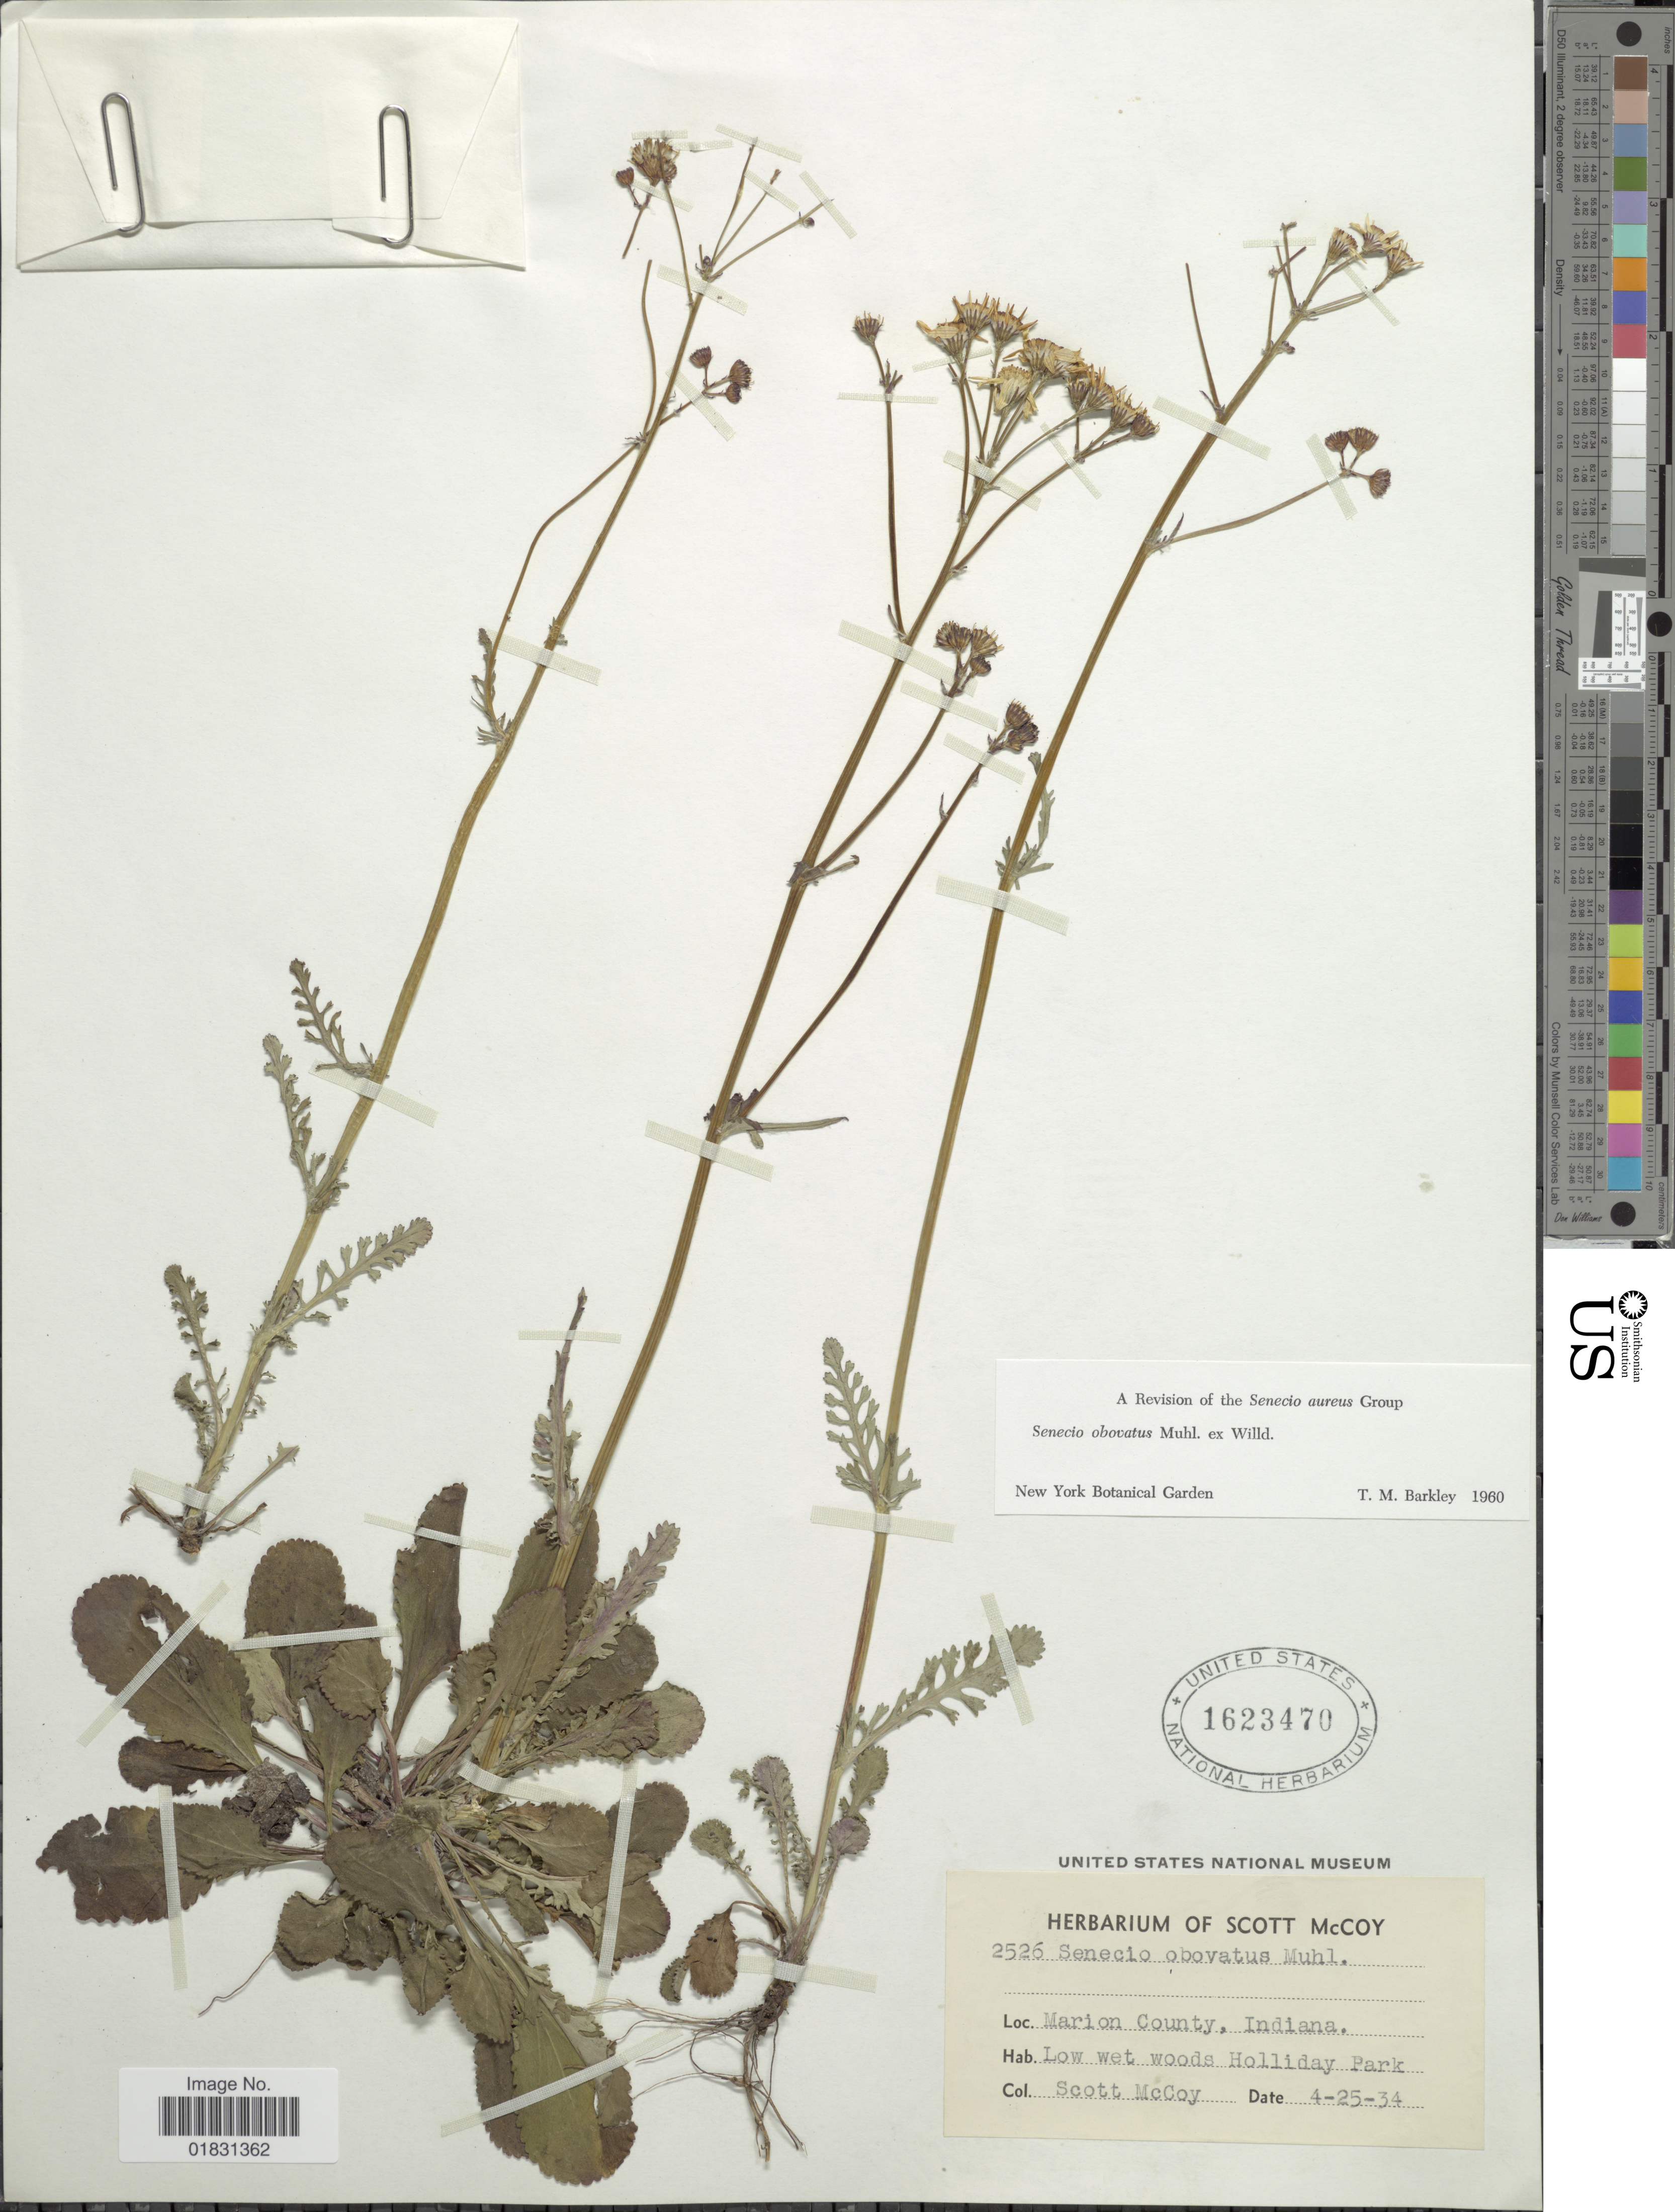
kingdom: Plantae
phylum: Tracheophyta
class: Magnoliopsida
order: Asterales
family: Asteraceae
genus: Packera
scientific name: Packera obovata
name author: (Muhl. ex Willd.) W.A. Weber & Á. Löve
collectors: S. McCoy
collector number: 2526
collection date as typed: Transcribed d/m/y: 25/4/34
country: United States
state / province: Indiana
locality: Marion County, Low wet woods Holliday Park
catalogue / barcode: US 1623470